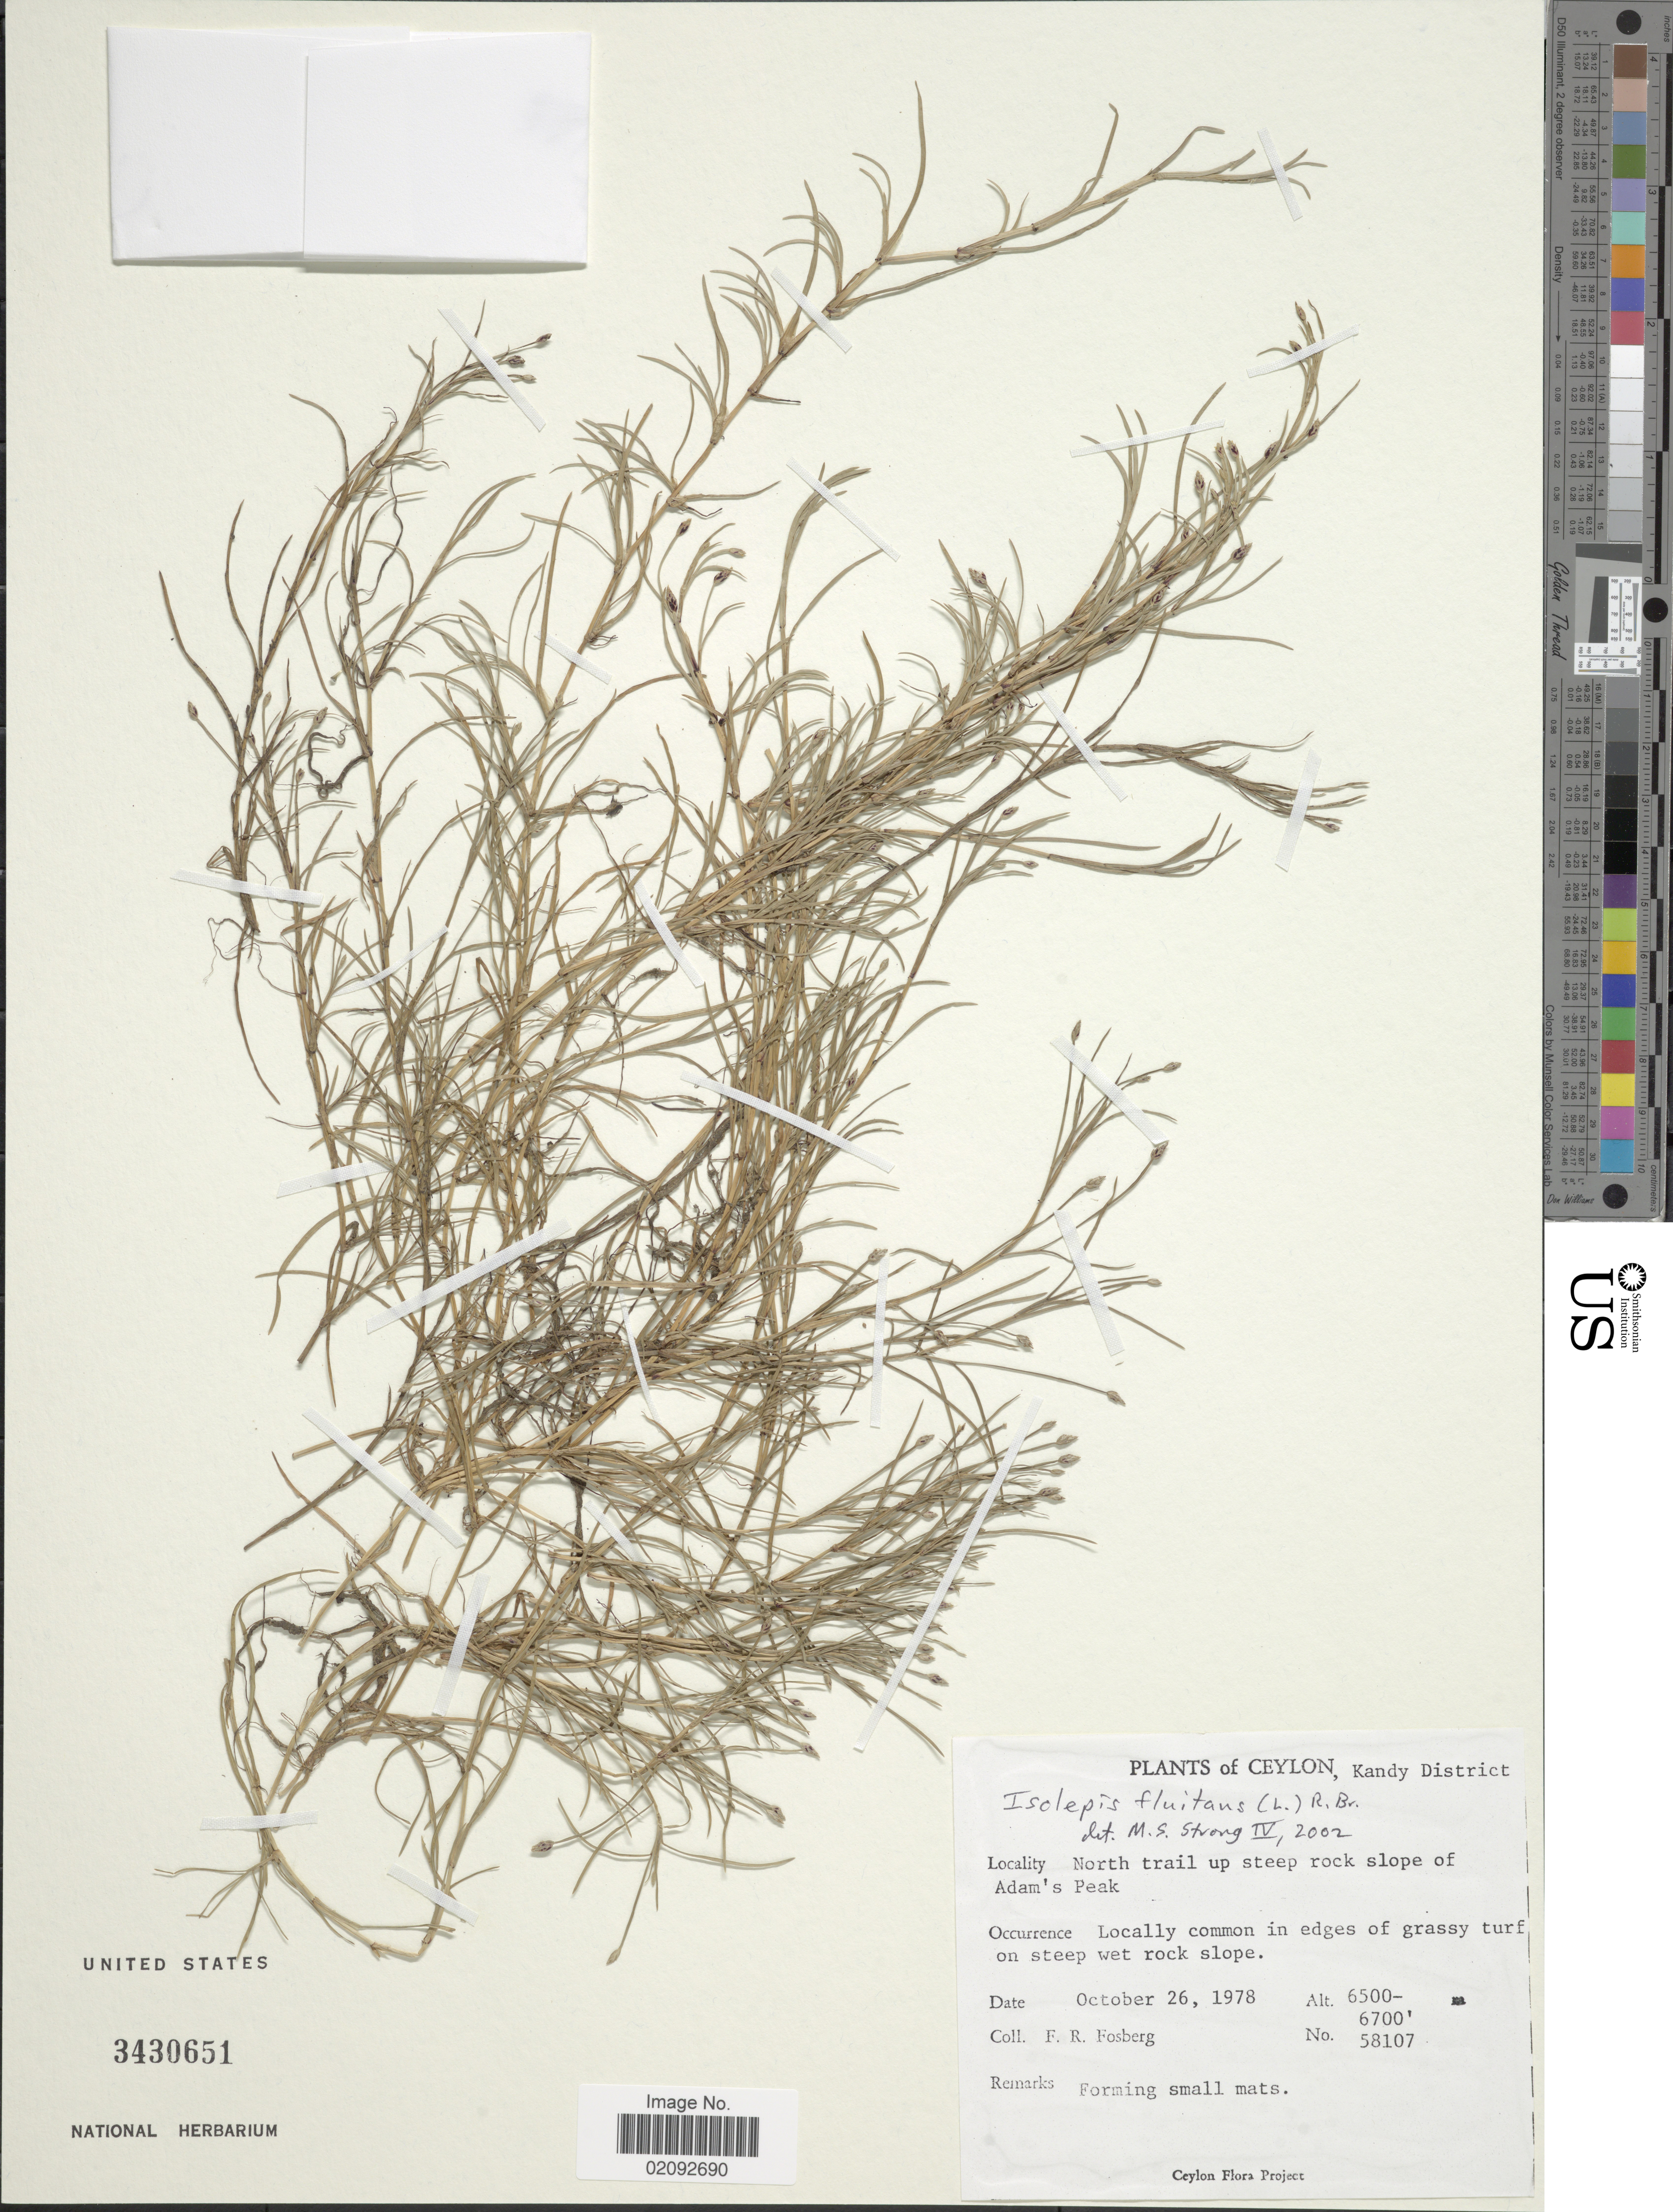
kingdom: Plantae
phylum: Tracheophyta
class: Liliopsida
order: Poales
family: Cyperaceae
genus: Isolepis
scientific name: Isolepis fluitans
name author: (L.) R. Br.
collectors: F. R. Fosberg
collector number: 58107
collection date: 1978-10-26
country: Sri Lanka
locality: Ceylon, Kandy District, north trail up steep rock slope of Adam's peak, in edges of grassy turf on steep wet rock slope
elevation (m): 1981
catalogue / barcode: US 3430651